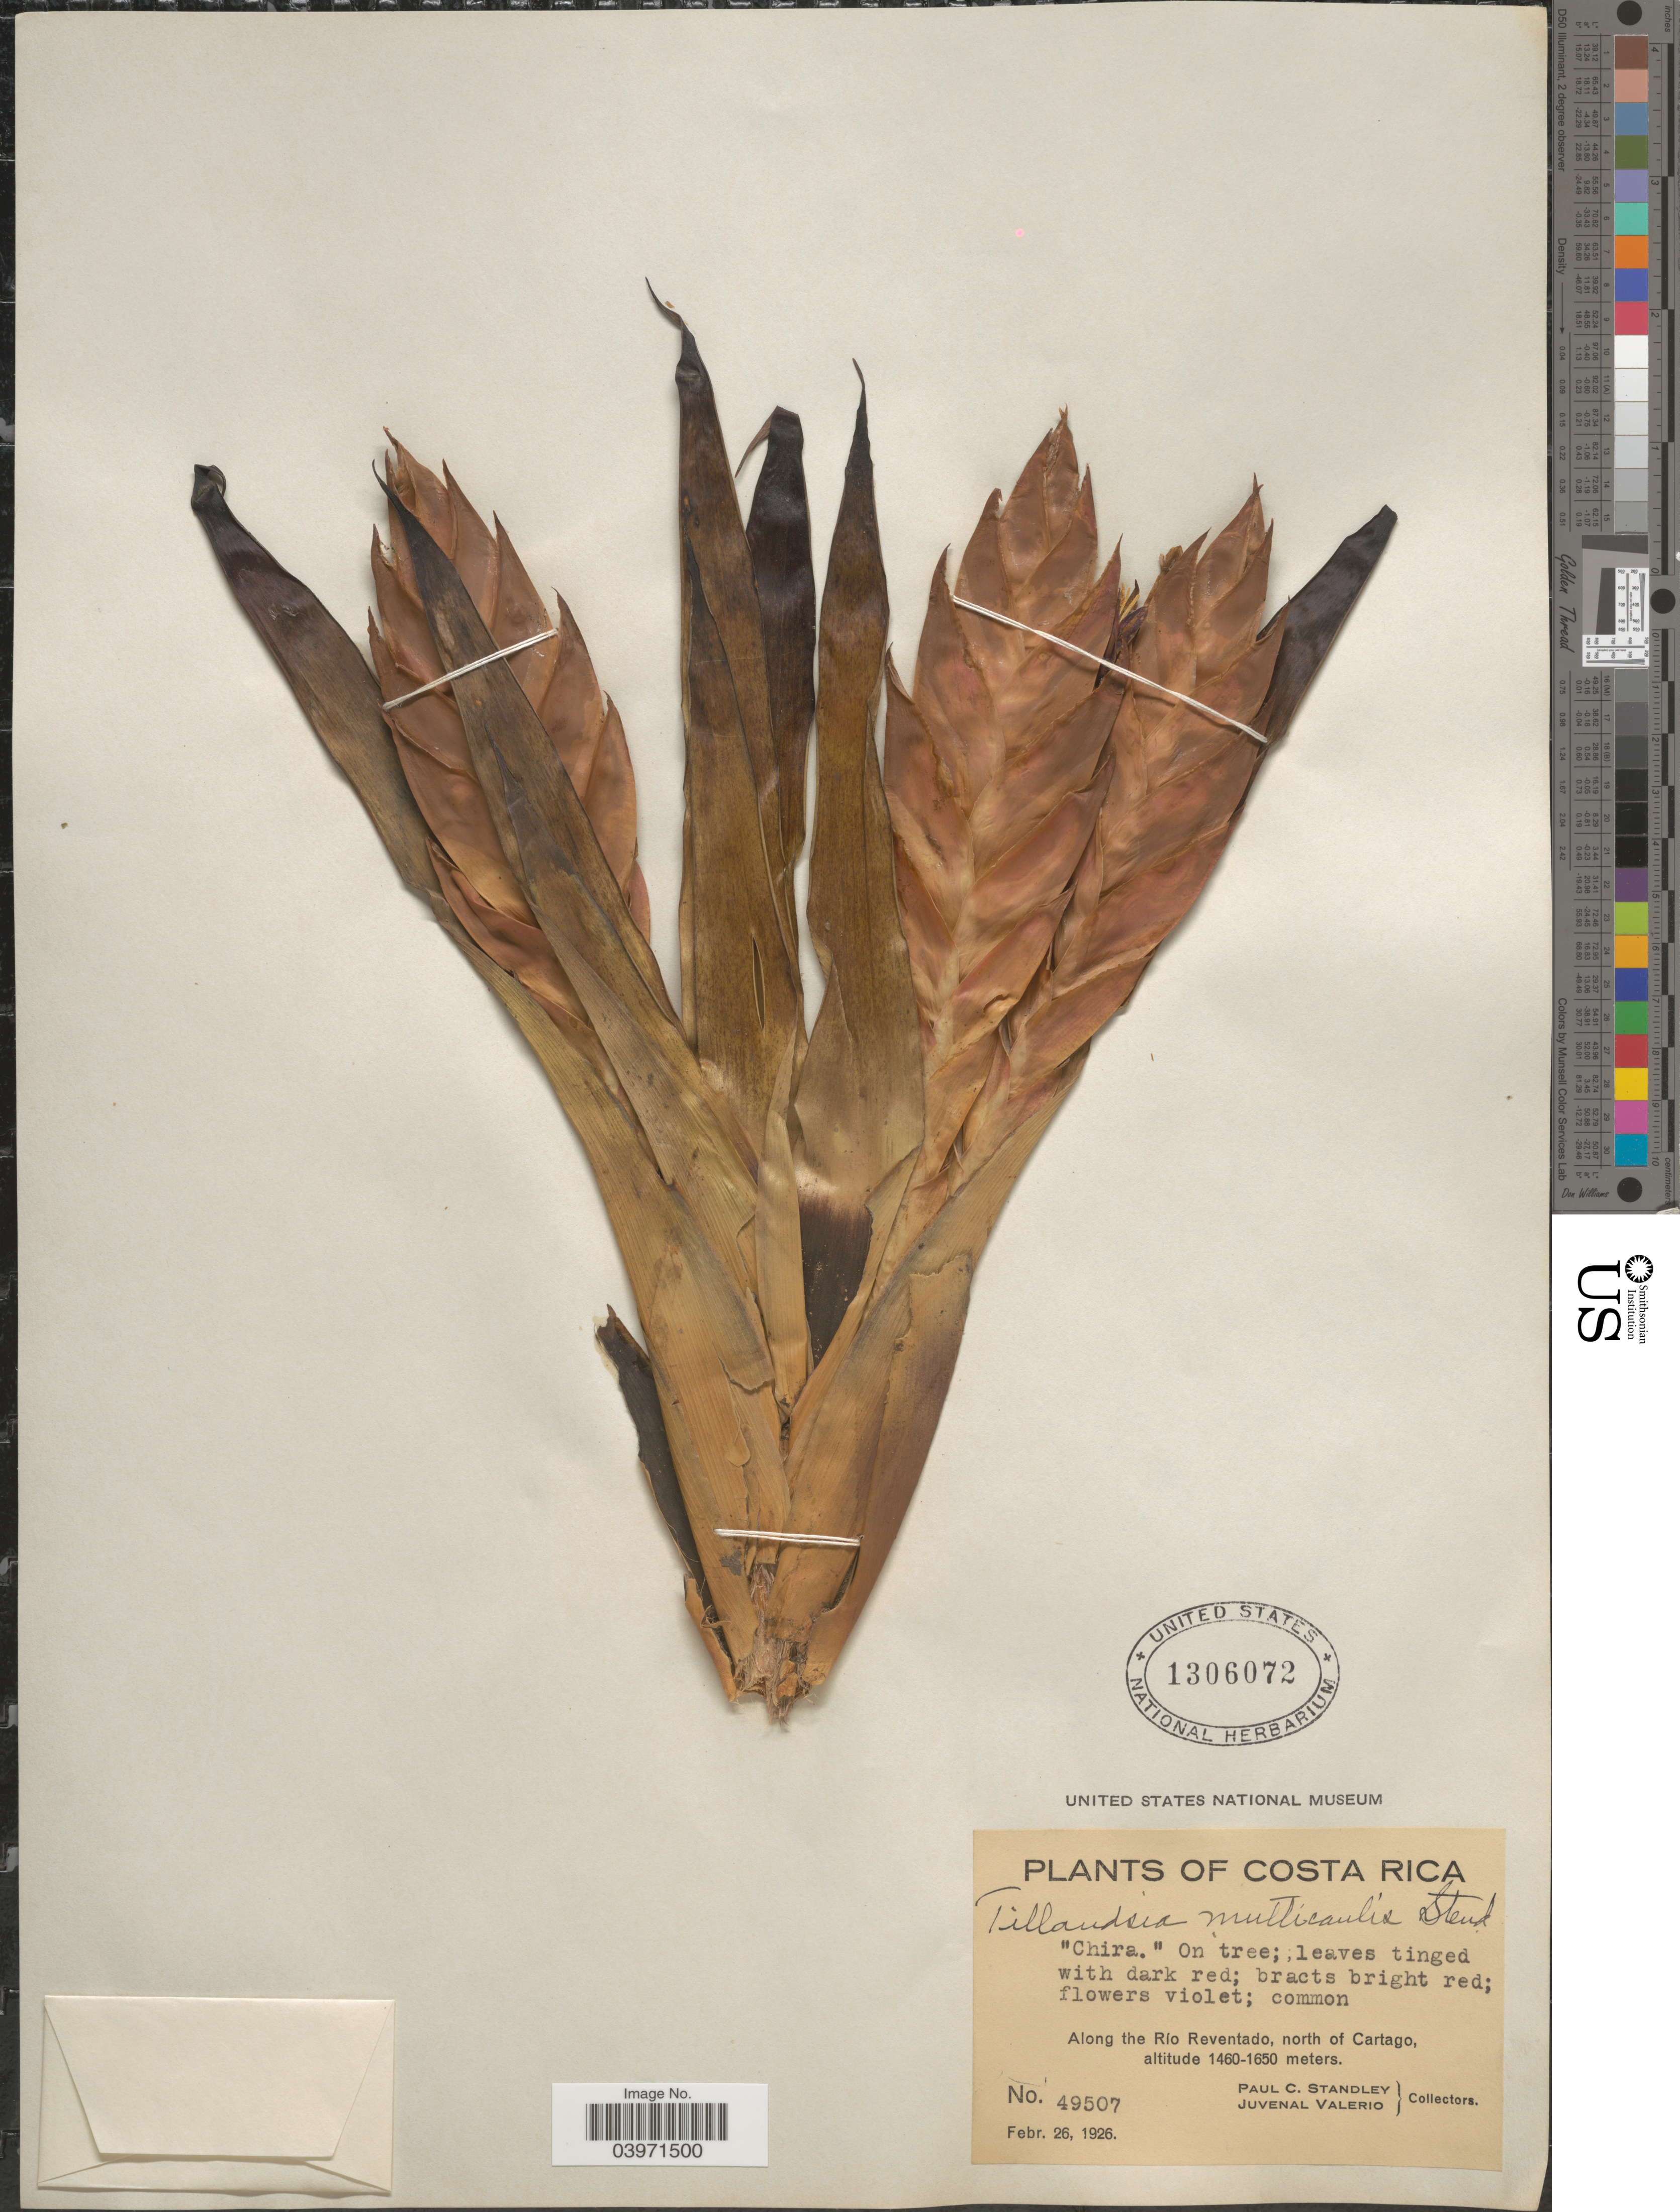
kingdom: Plantae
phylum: Tracheophyta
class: Liliopsida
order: Poales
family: Bromeliaceae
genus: Tillandsia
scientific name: Tillandsia multicaulis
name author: Steud.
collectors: P. C. Standley & J. Valerio R.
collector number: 49507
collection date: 1926-02-26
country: Costa Rica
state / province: Cartago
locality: Along the Río Reventado, north of Cartago.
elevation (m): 1460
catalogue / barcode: US 1306072